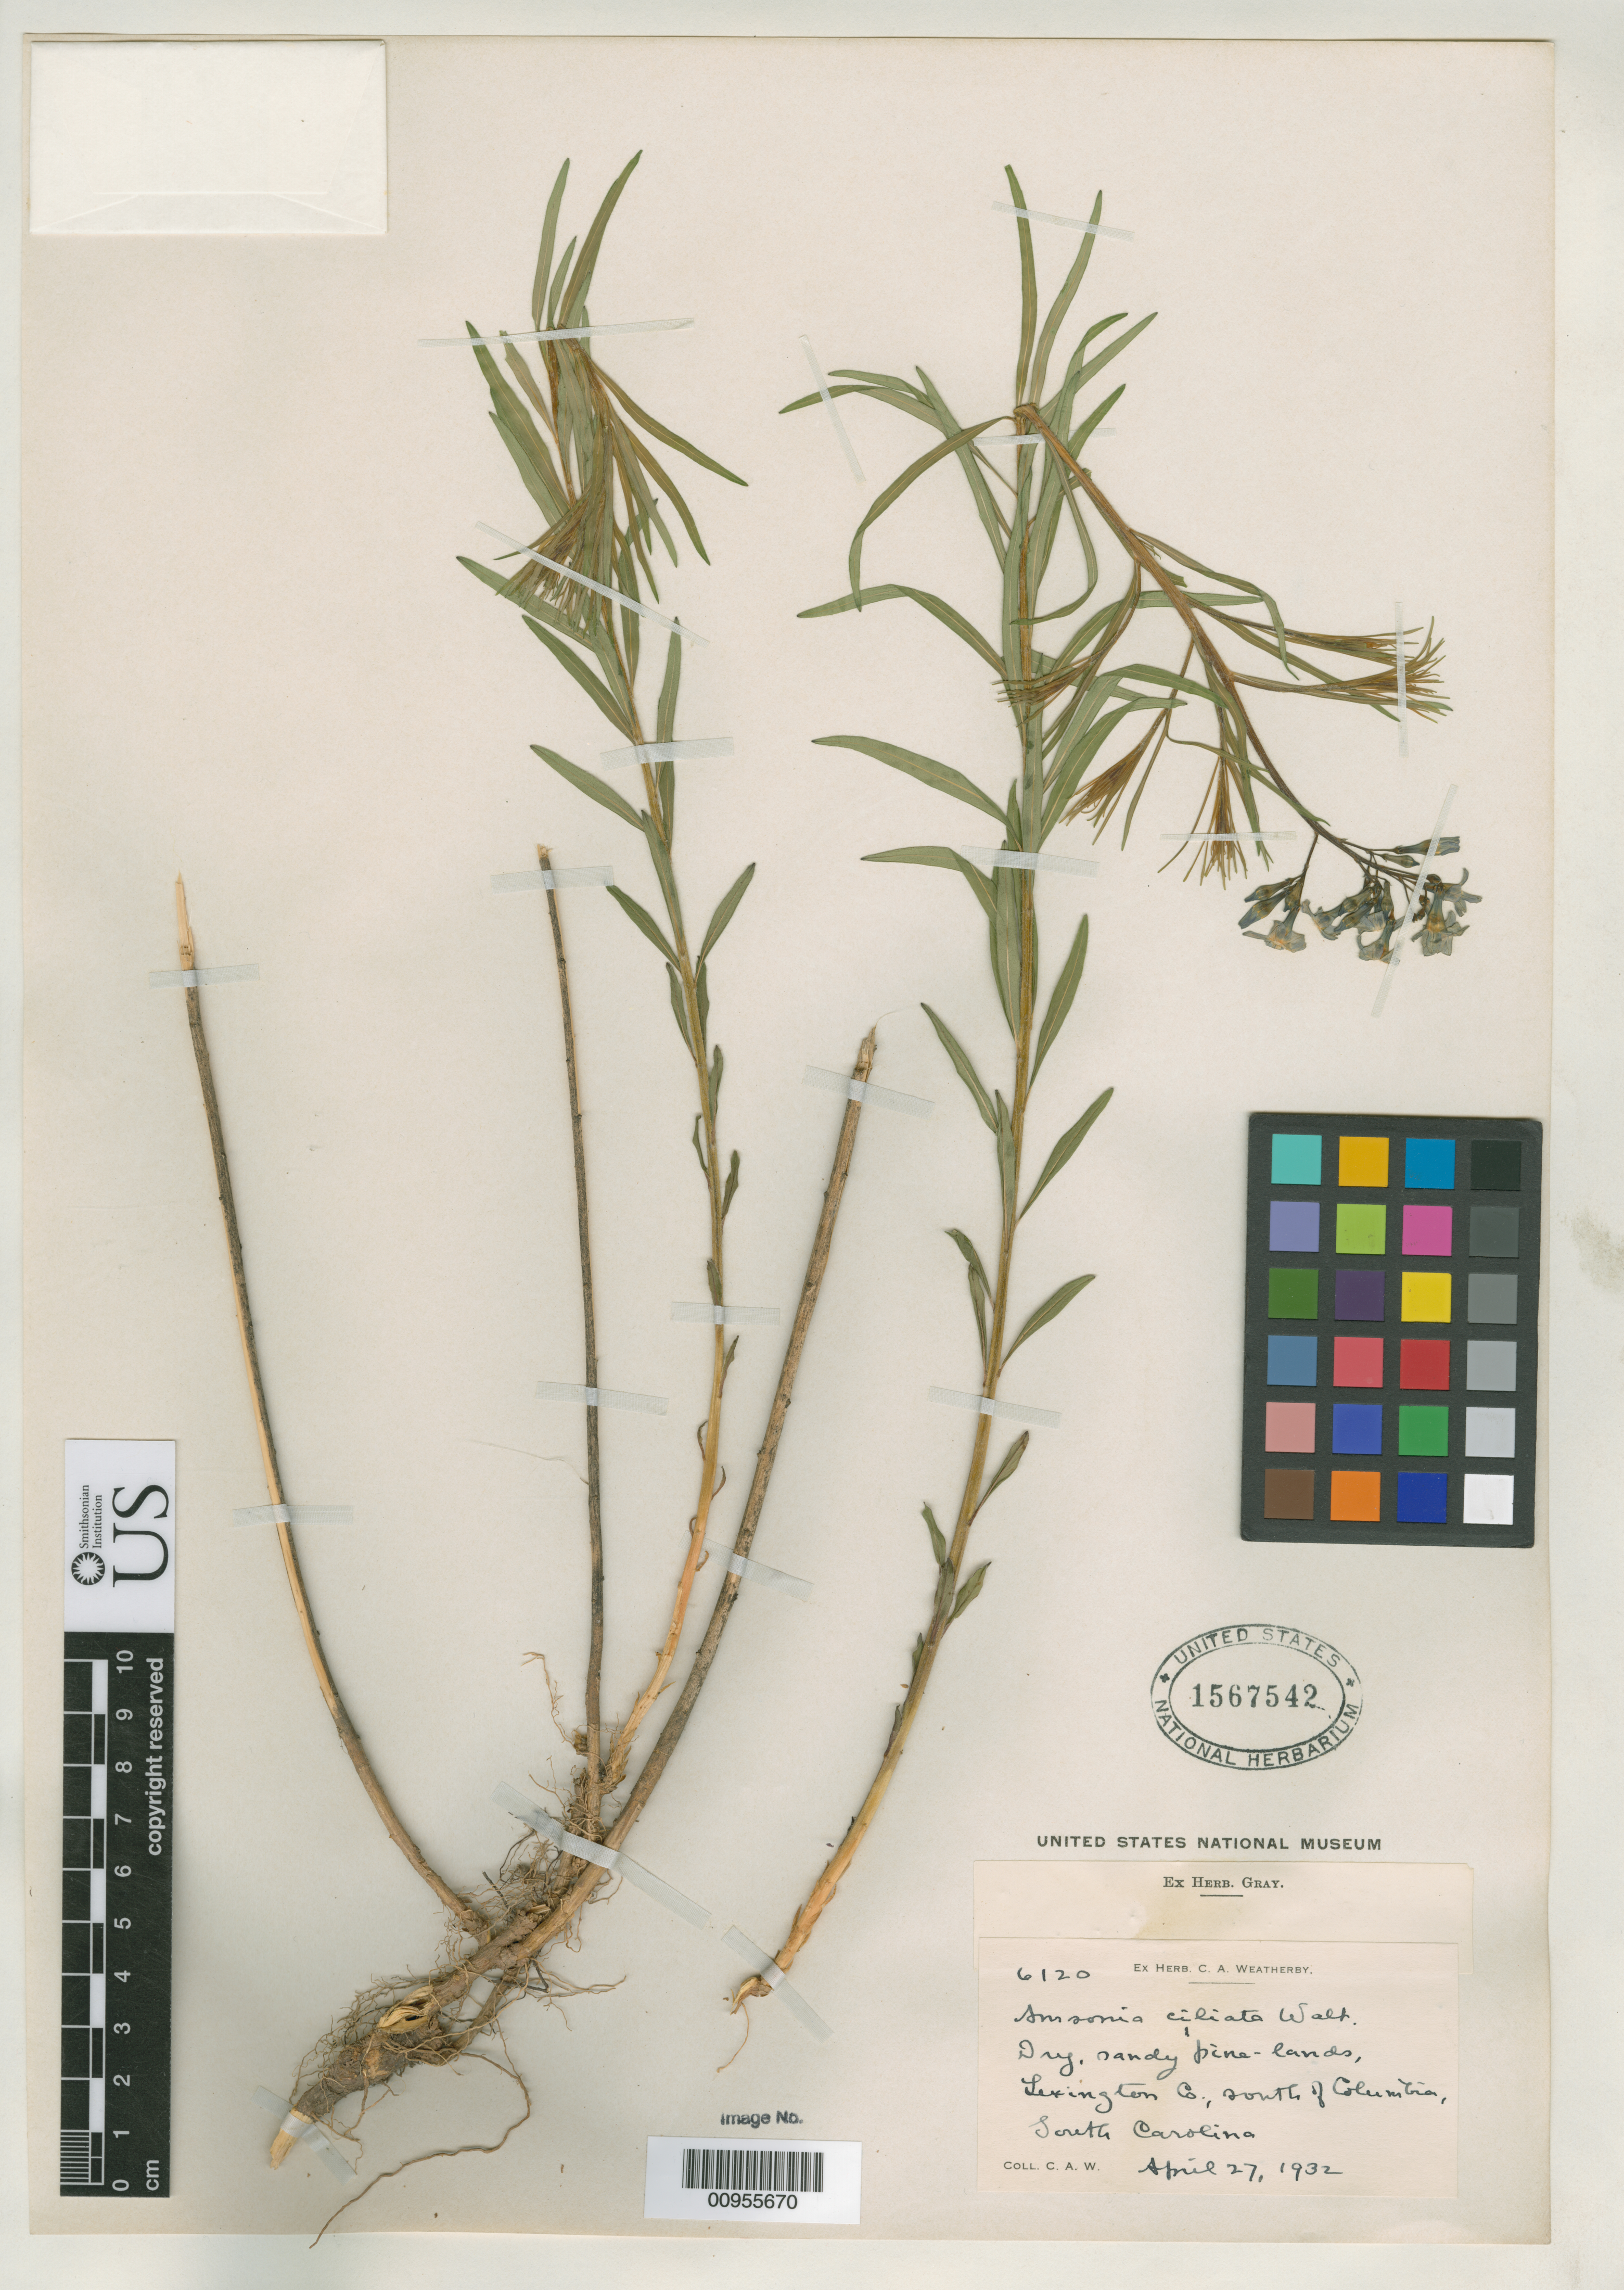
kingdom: Plantae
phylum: Tracheophyta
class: Magnoliopsida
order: Gentianales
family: Apocynaceae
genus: Amsonia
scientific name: Amsonia ciliata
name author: Walter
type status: Isoneotype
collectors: C. A. Weatherby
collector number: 6120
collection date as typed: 27 Apr 1932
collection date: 1932-04-27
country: United States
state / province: South Carolina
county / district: Lexington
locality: Dry, sandy pine-lands, Lexington Co., south of Columbia.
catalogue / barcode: US 1567542